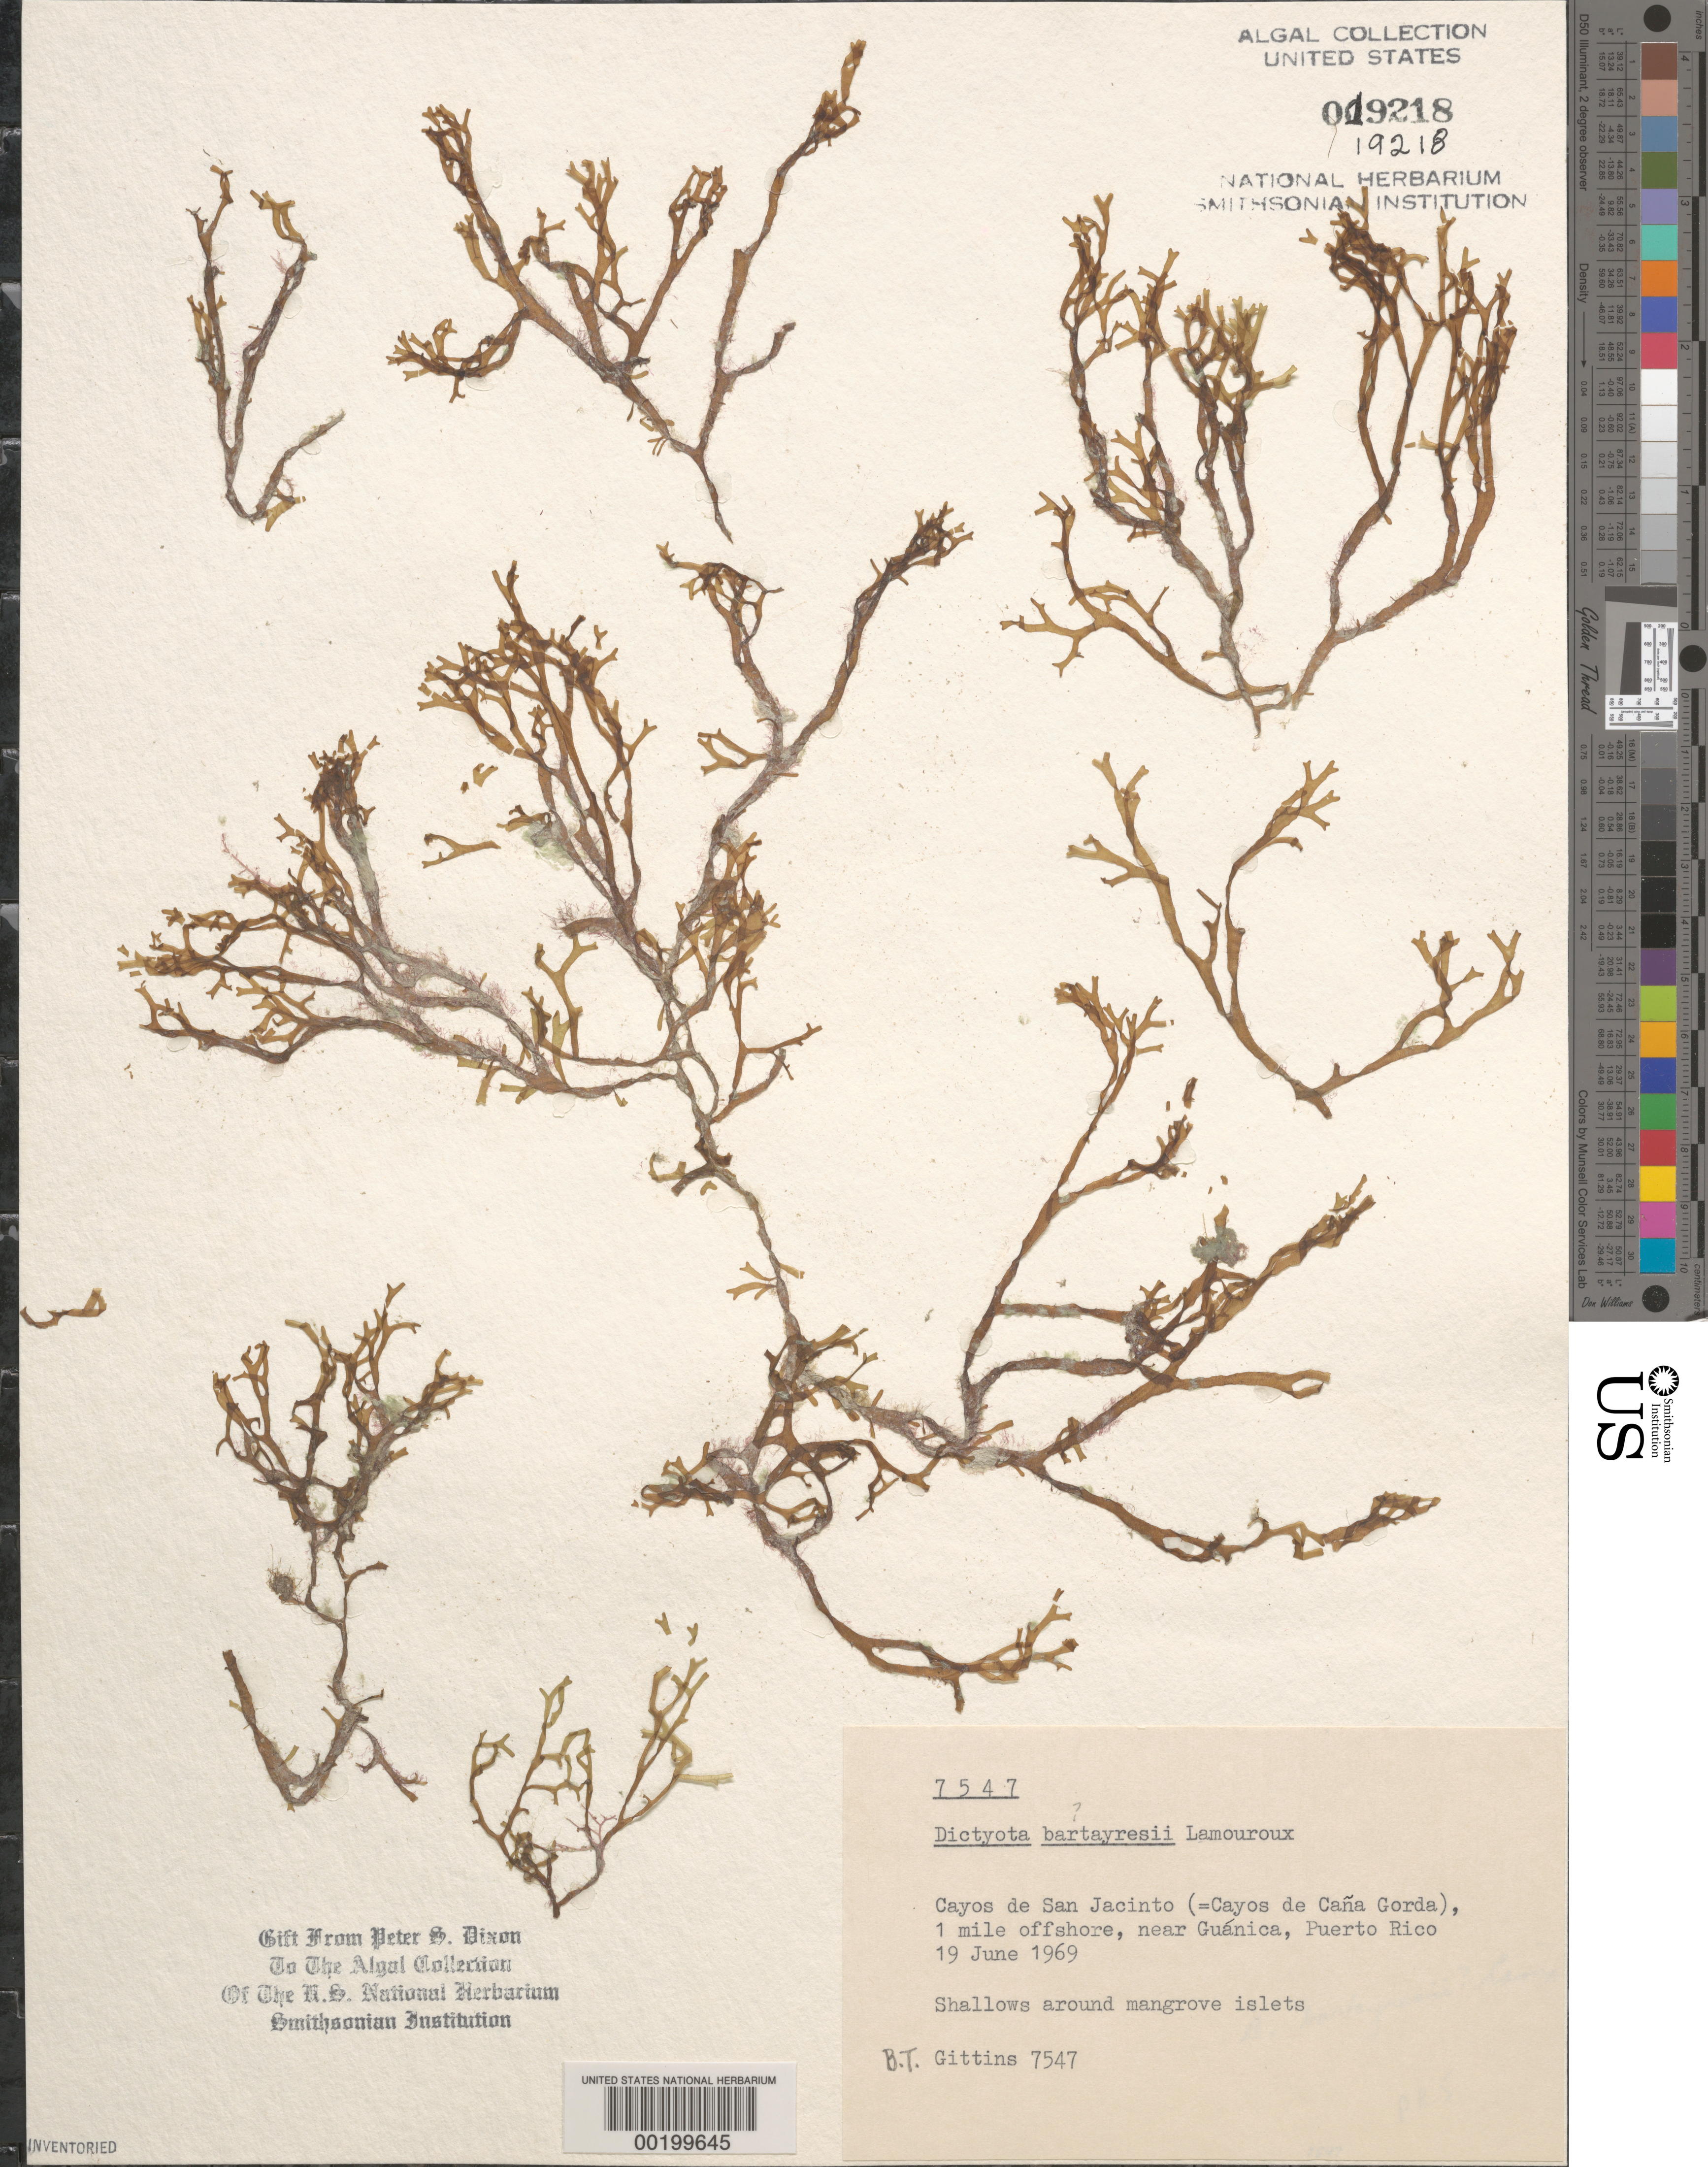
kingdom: Chromista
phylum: Ochrophyta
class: Phaeophyceae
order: Dictyotales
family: Dictyotaceae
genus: Dictyota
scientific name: Dictyota bartayresiana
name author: J.V.Lamouroux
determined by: Dixon, P. S.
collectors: B. Gittins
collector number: BTG 7547 & PSD 7547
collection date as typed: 19 Jun 1969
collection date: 1969-06-19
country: Puerto Rico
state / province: Guanica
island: Cayos de San Jacinto (Cayos de Cana Gorda)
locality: Near Guanica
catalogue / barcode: US 19218